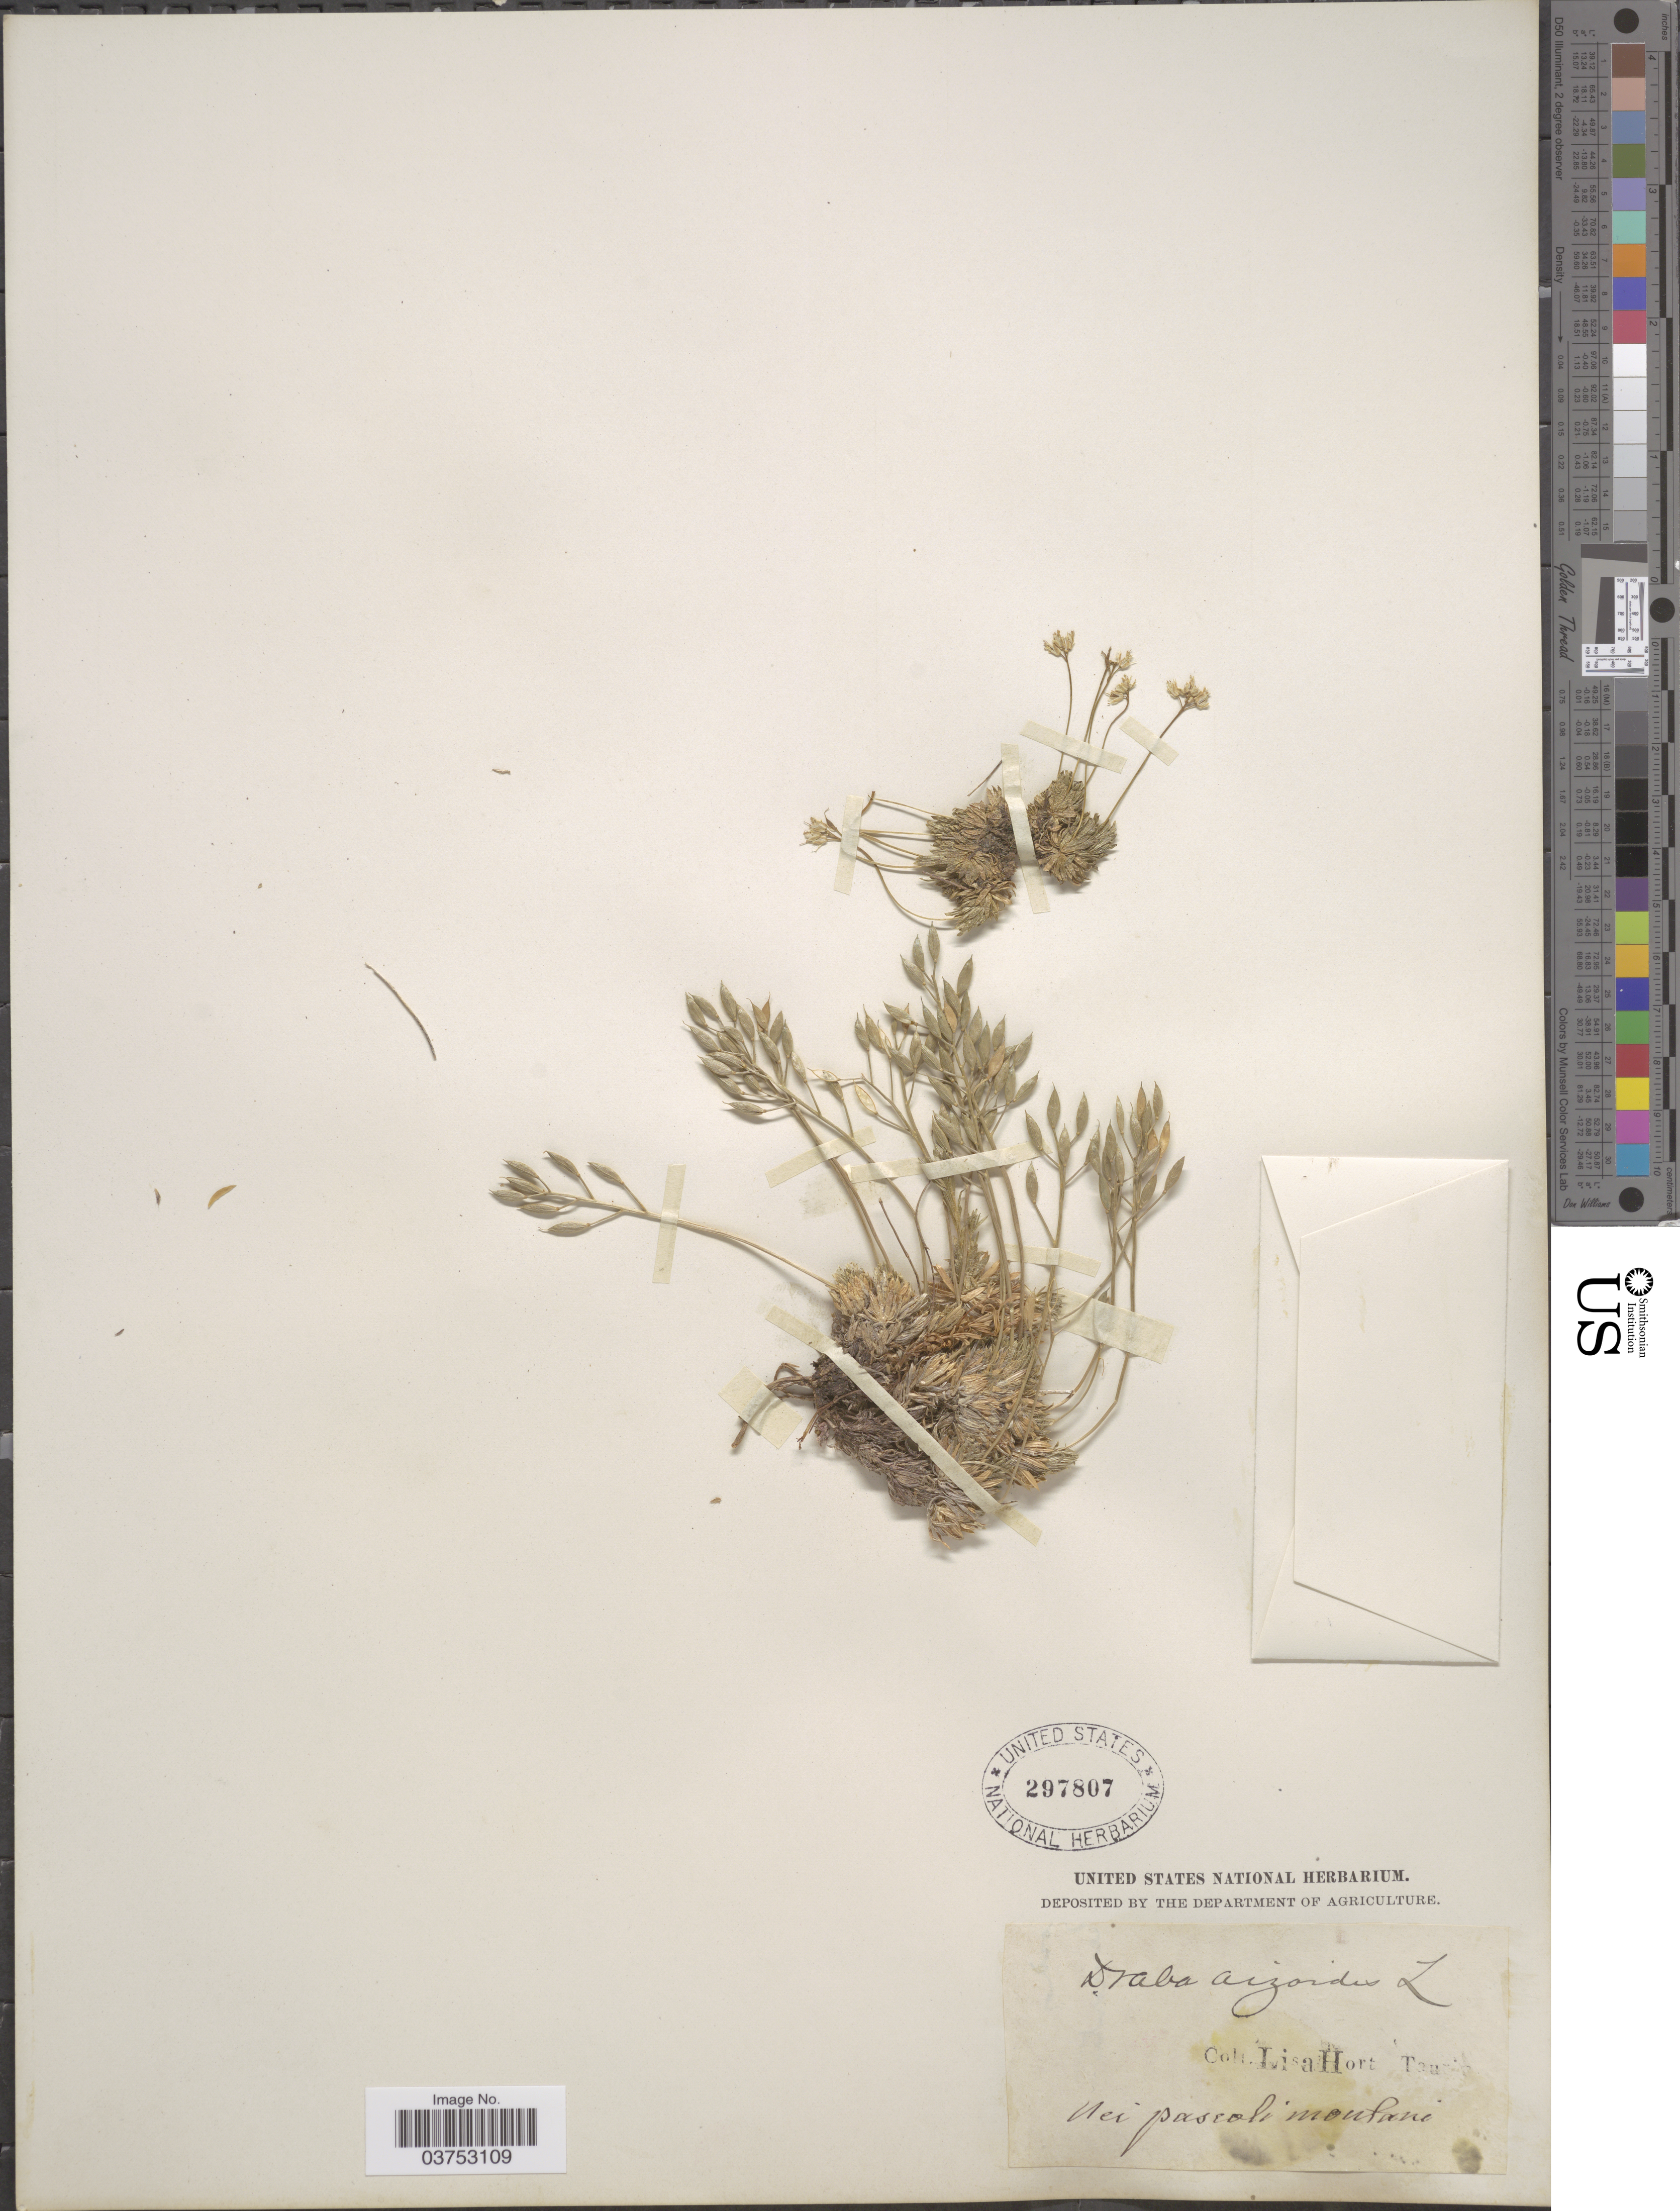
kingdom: Plantae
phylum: Tracheophyta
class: Magnoliopsida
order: Brassicales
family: Brassicaceae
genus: Draba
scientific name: Draba aizoides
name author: L.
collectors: L. Hort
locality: Taur [illegible text] [unsure placement] Nei pascoli montani.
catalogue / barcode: US 297807